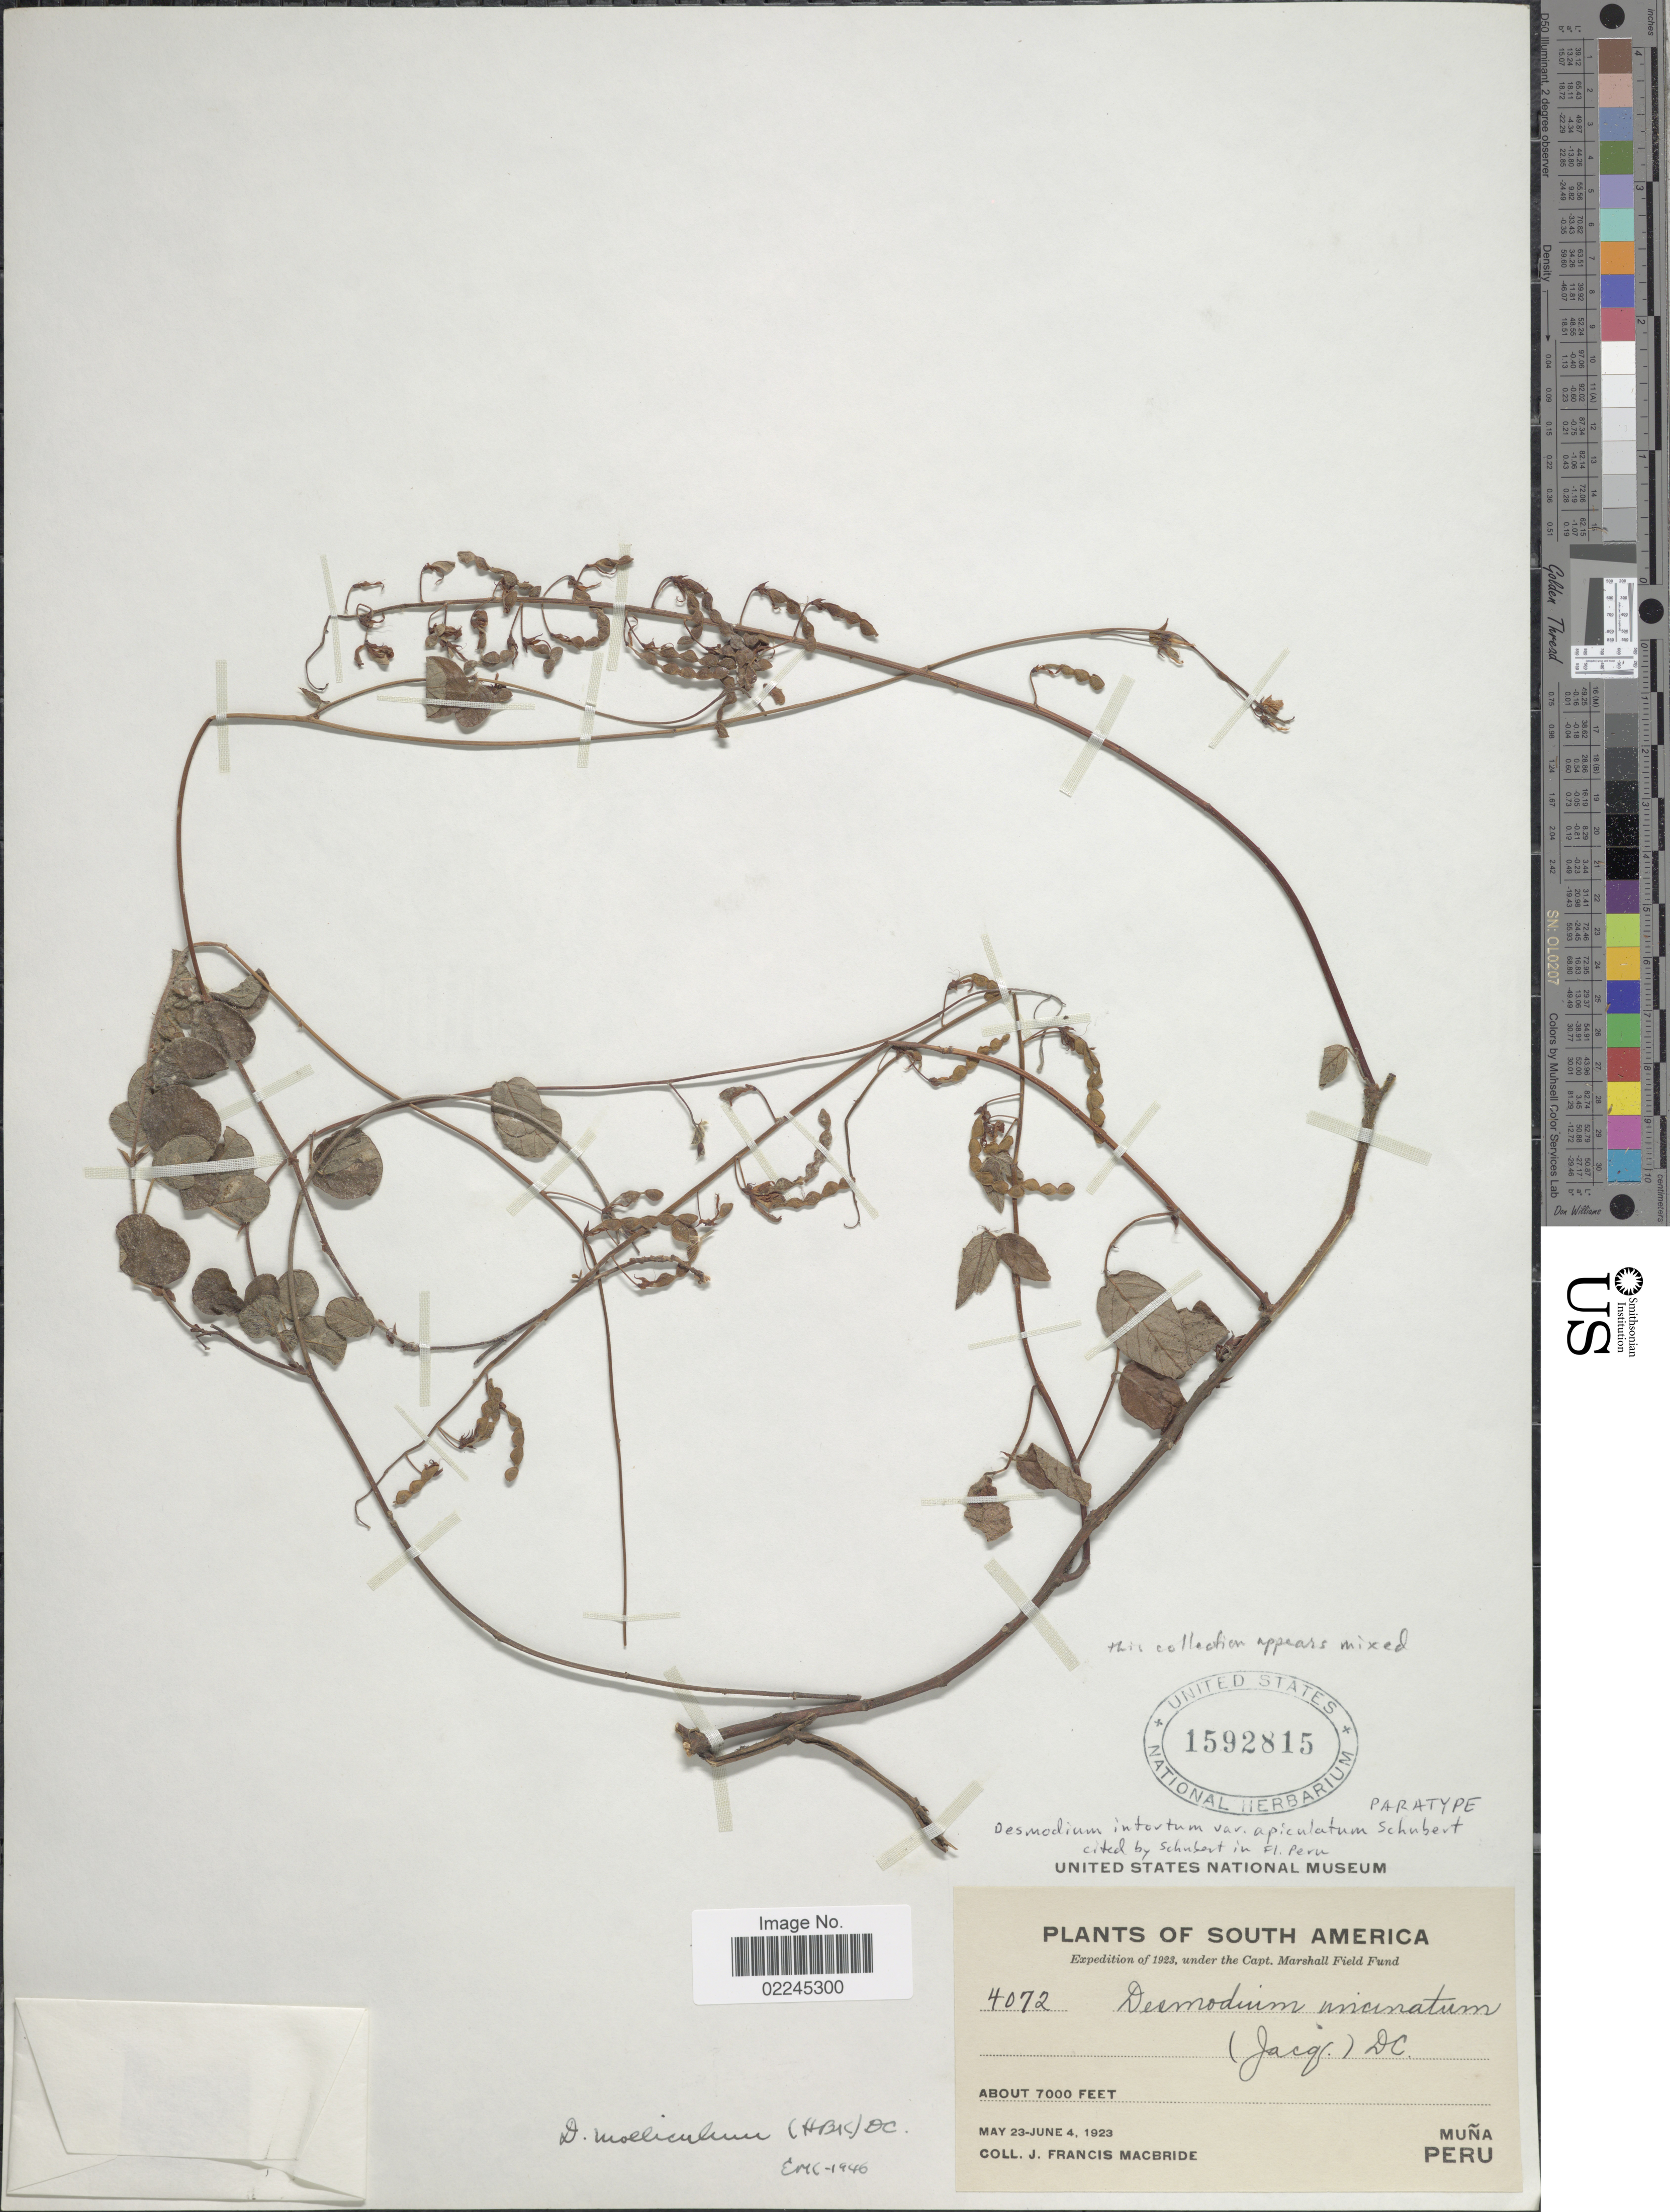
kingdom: Plantae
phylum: Tracheophyta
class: Magnoliopsida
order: Fabales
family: Fabaceae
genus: Desmodium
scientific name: Desmodium intortum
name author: (Mill.) Urb.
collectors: J. F. Macbride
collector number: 4072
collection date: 1923-05-23/1923-06-04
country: Peru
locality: Muna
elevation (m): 2134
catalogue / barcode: US 1592815